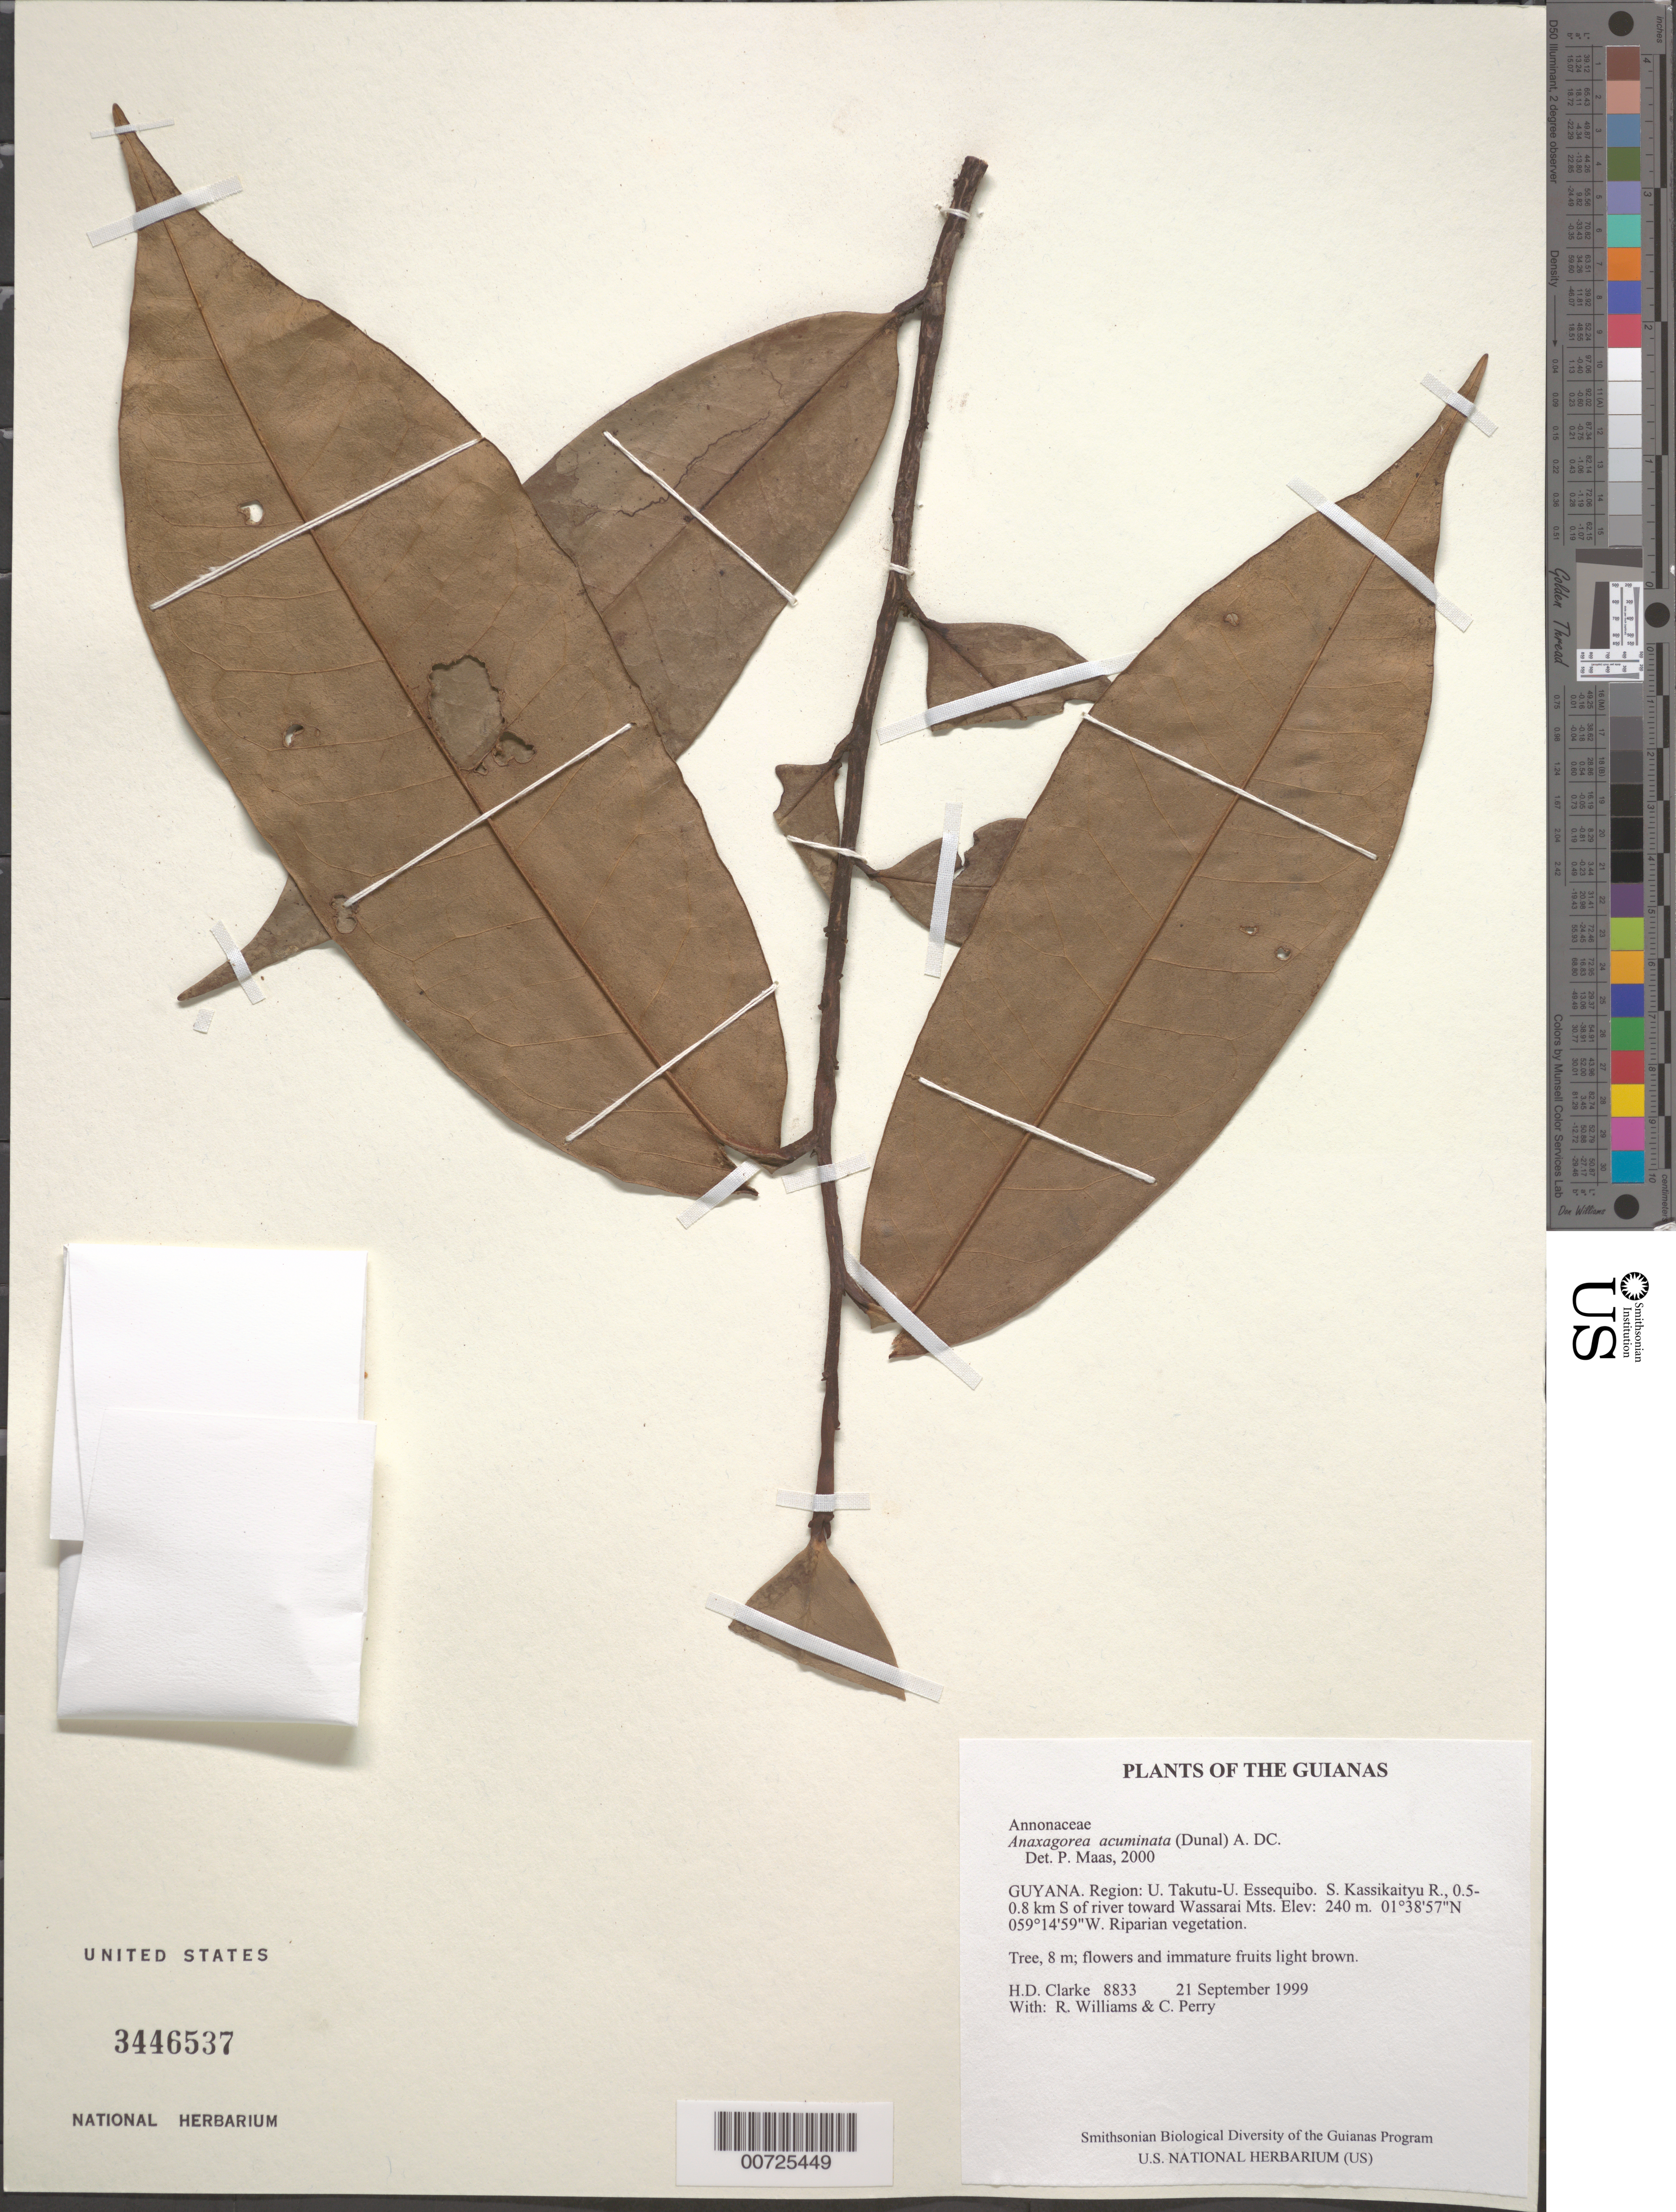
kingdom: Plantae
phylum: Tracheophyta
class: Magnoliopsida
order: Magnoliales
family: Annonaceae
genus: Anaxagorea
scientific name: Anaxagorea acuminata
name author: (Dunal) A. DC.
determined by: Maas, Paul J. M.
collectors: H. D. Clarke, R. Williams & C. Perry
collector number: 8833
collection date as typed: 21 September 1999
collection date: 1999-09-21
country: Guyana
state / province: U. Takutu-U. Essequibo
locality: S. Kassikaityu R., 0.5-0.8 km S of river toward Wassarai Mts.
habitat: Riparian vegetation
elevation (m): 240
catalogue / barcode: US 3446537